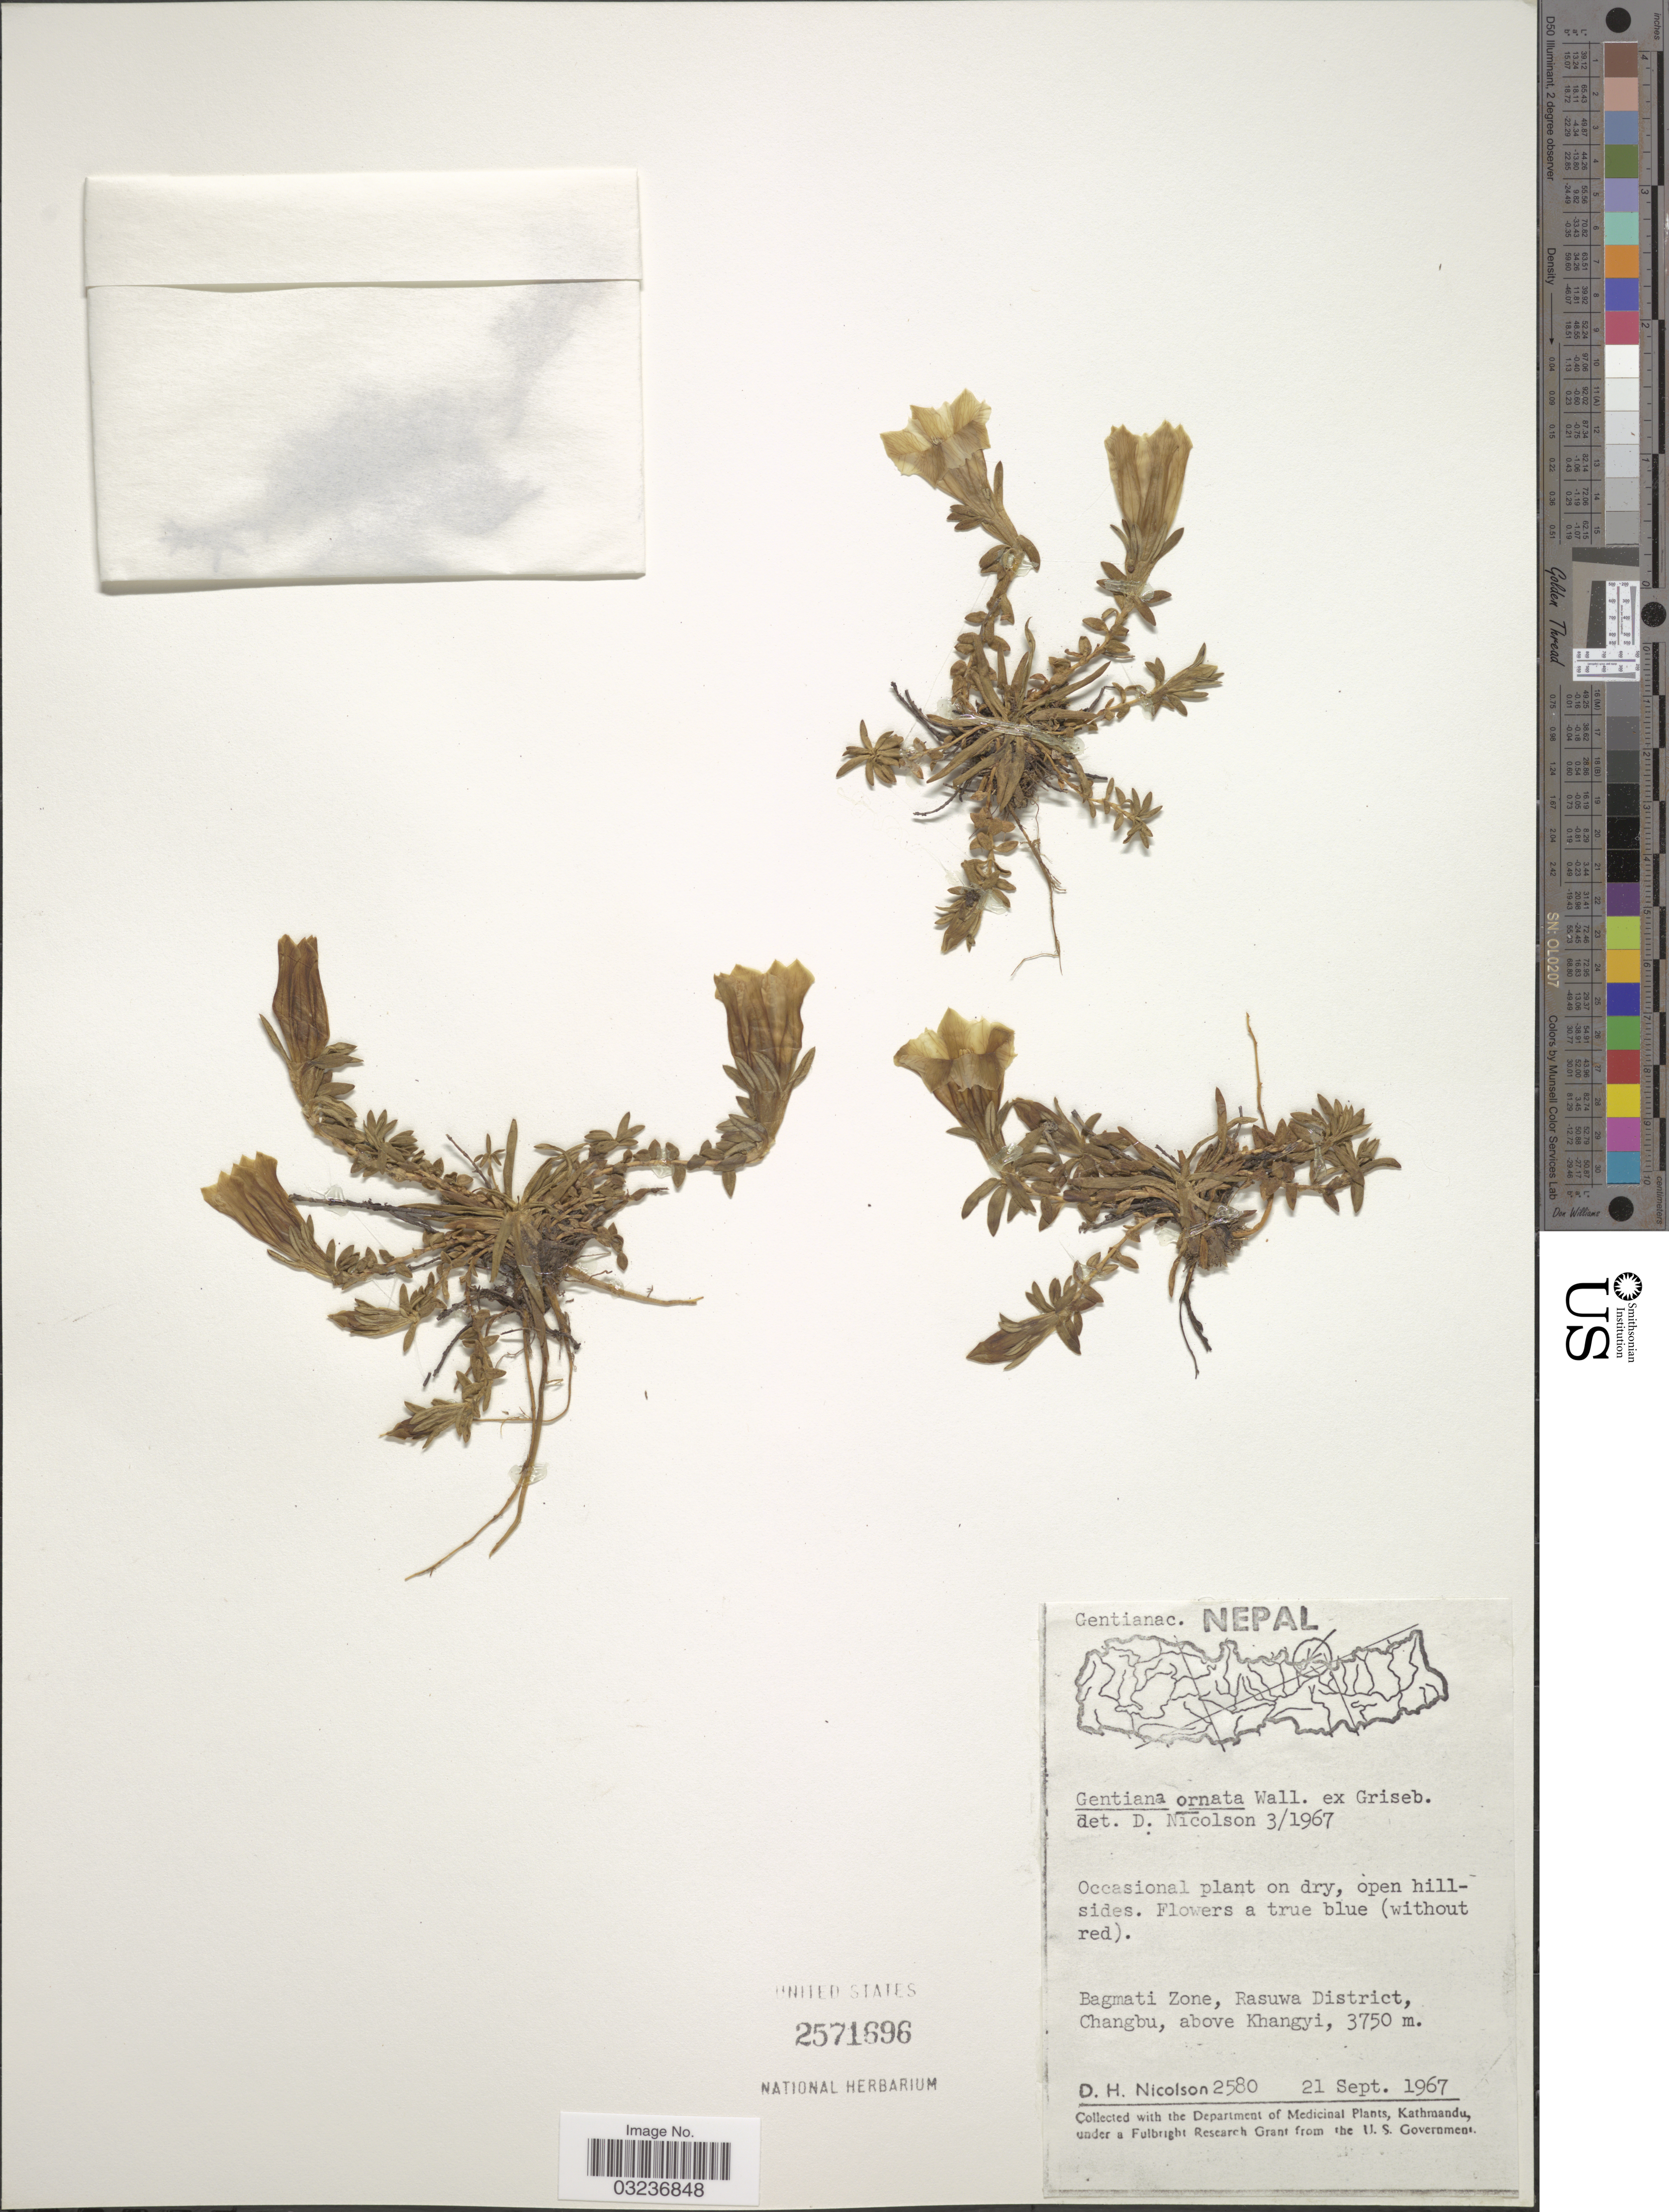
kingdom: Plantae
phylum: Tracheophyta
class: Magnoliopsida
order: Gentianales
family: Gentianaceae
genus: Gentiana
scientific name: Gentiana ornata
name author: (D. Don) Wall. ex Griseb.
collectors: D. H. Nicolson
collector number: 2580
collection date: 1967-09-21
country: Nepal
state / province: Bagmati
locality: Bagmati Zone, Rasuwa District, Changbu, above Khangyi.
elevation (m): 3750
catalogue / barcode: US 2571696